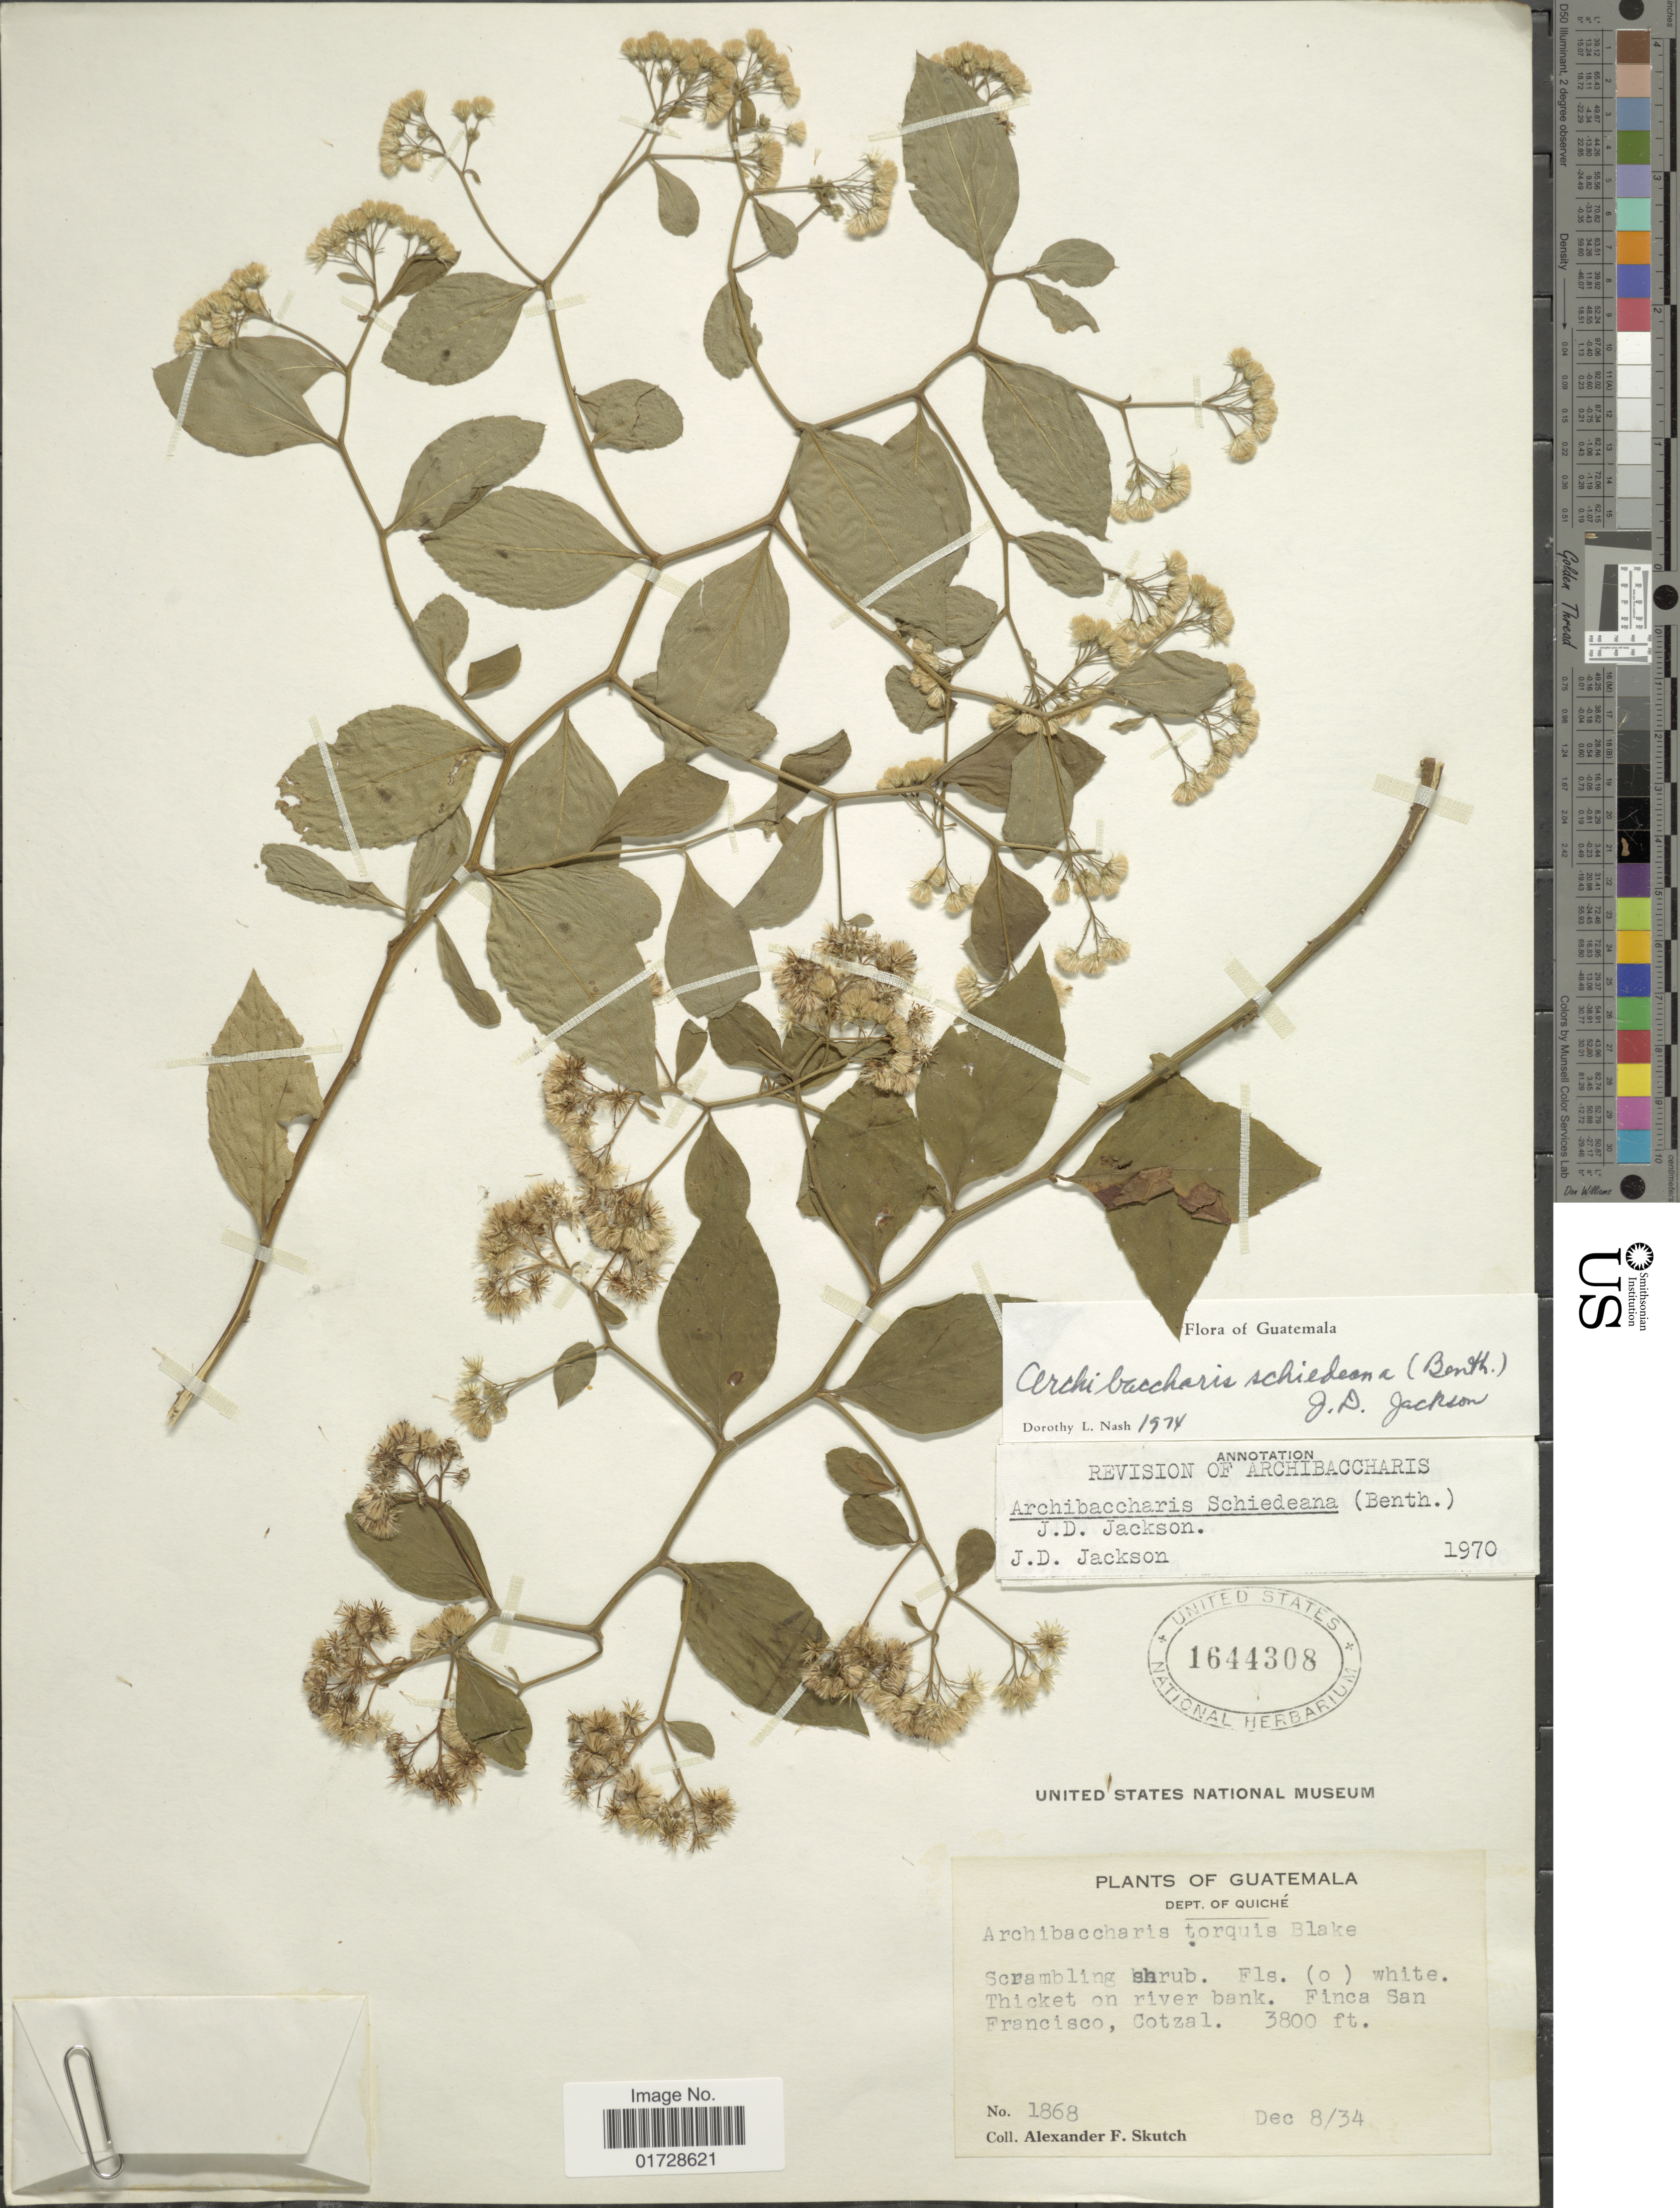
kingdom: Plantae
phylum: Tracheophyta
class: Magnoliopsida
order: Asterales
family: Asteraceae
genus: Archibaccharis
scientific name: Archibaccharis schiedeana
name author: (Benth.) J.D. Jacks.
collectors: A. F. Skutch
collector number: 1868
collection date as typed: Transcribed d/m/y: 8/12/34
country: Guatemala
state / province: El Quiché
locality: Finca San Francisco, Cotzal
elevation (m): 1158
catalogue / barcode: US 1644308